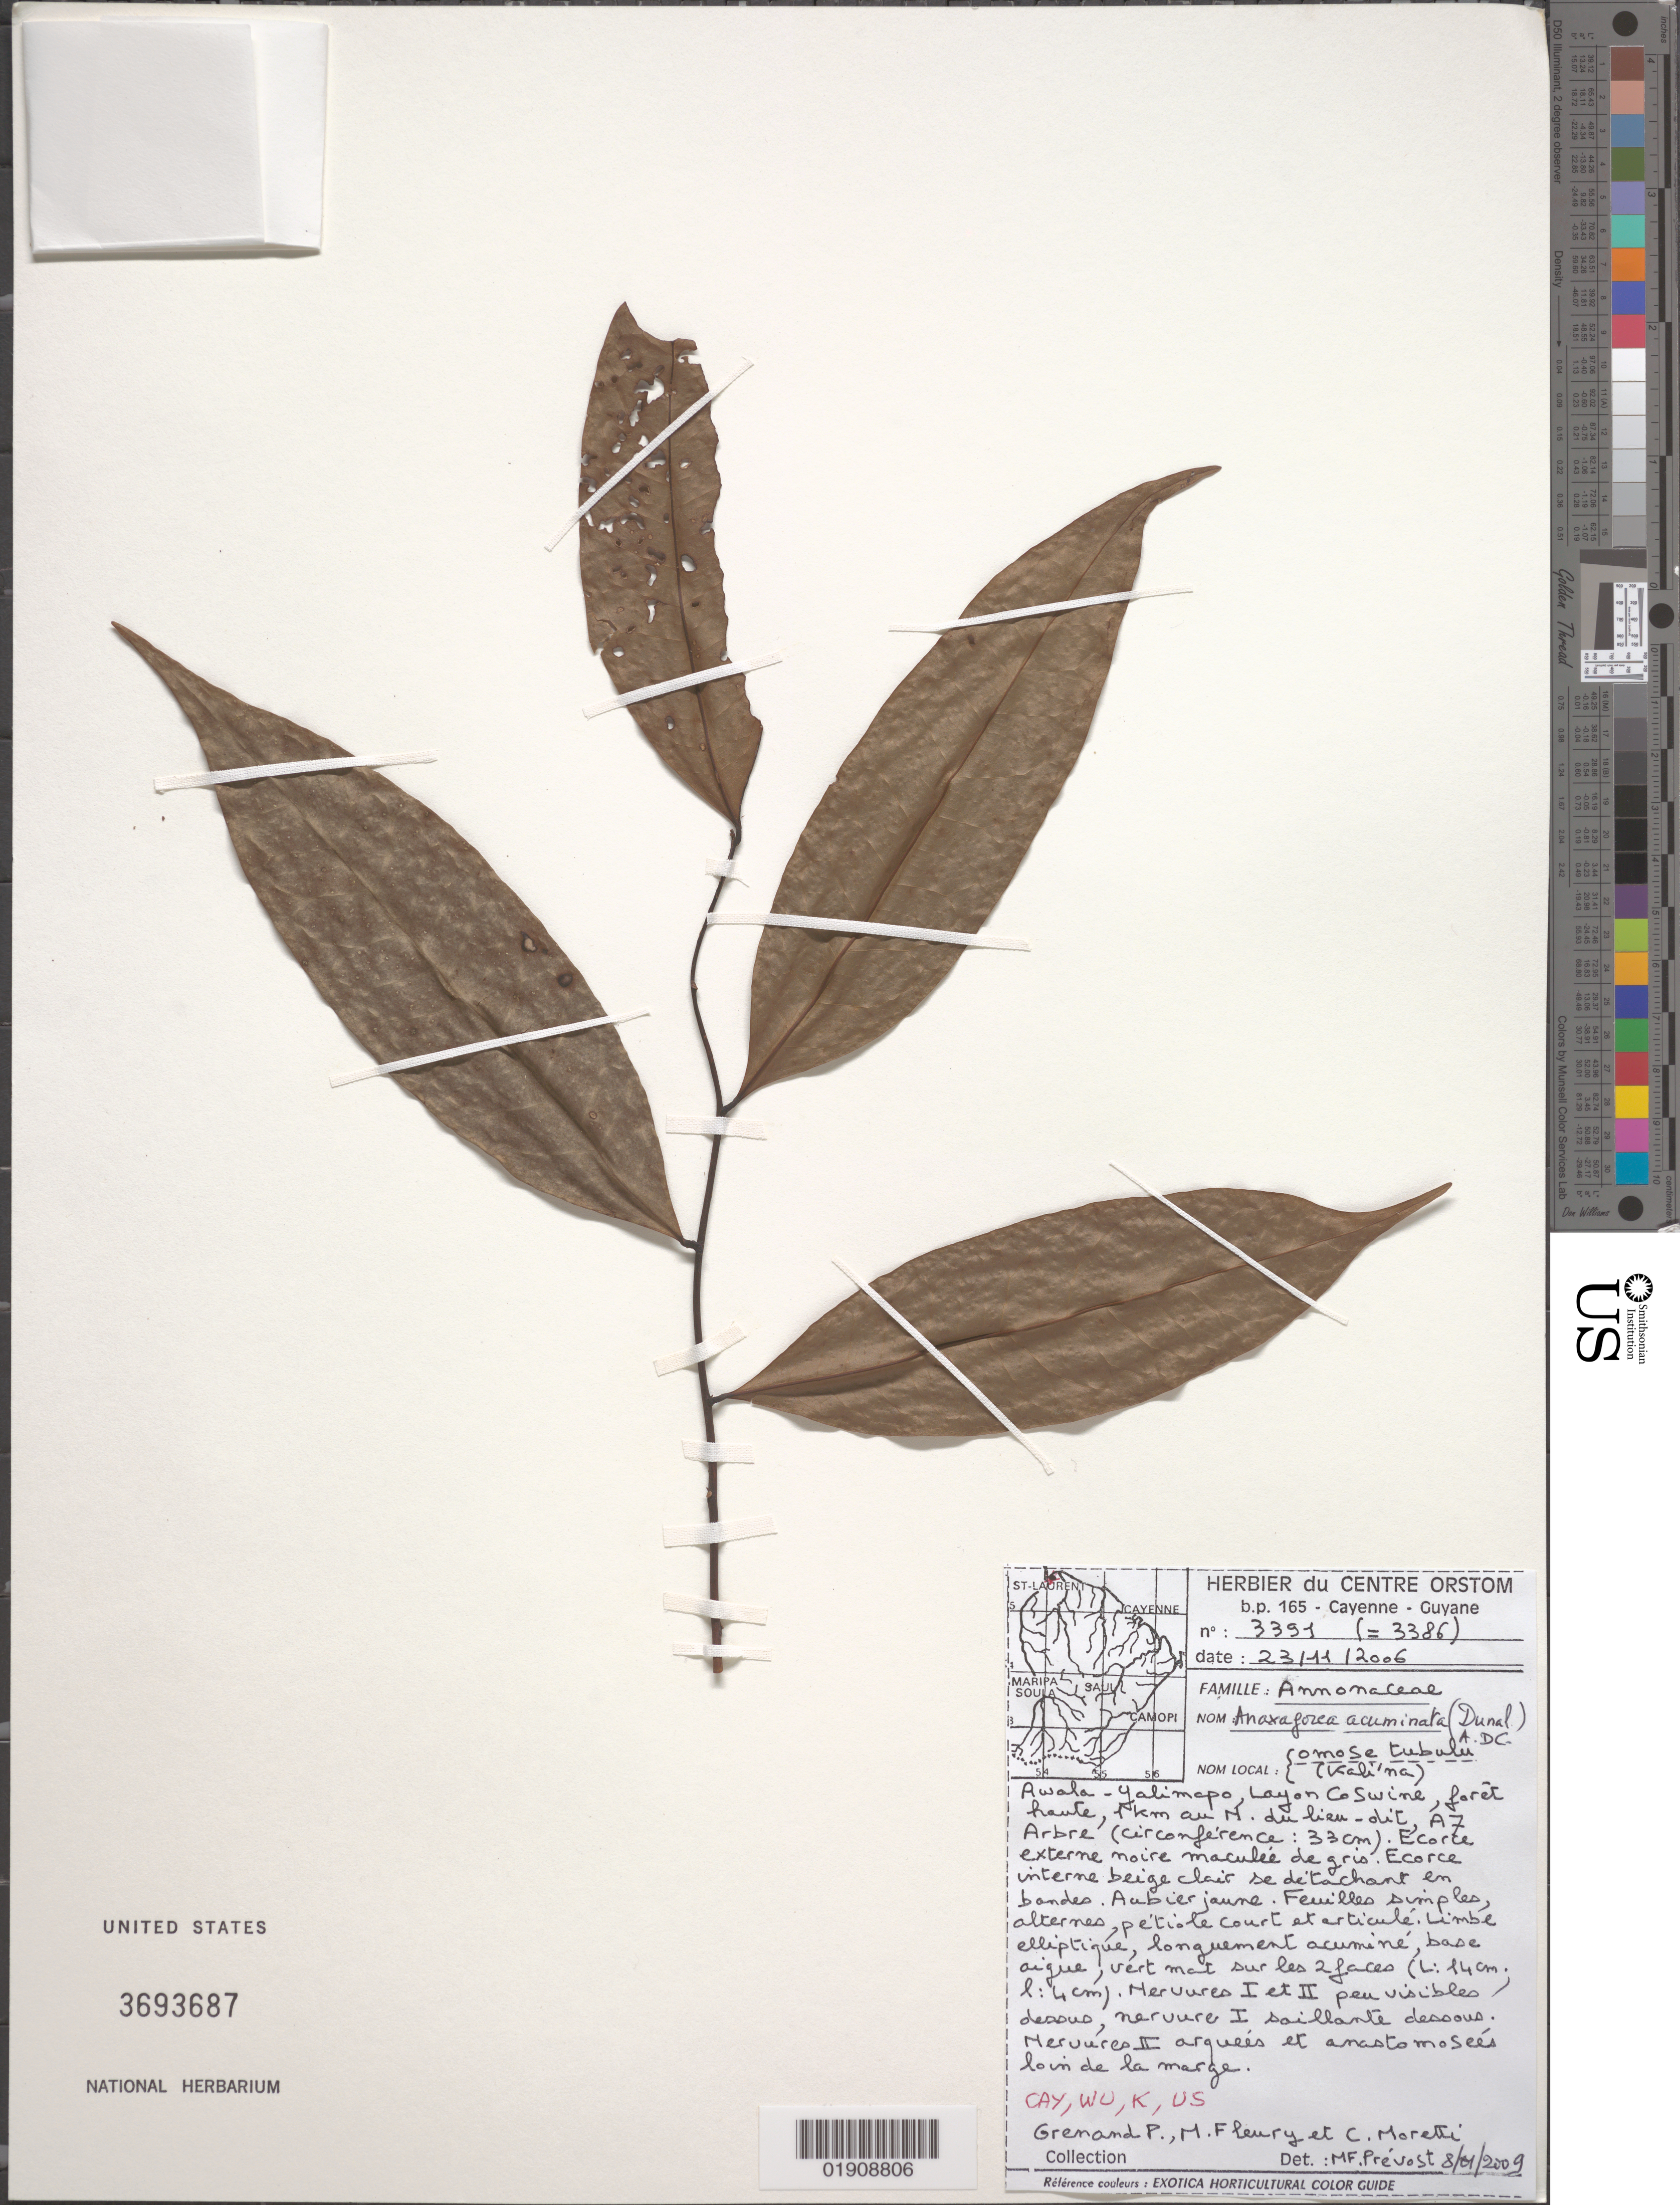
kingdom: Plantae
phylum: Tracheophyta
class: Magnoliopsida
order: Magnoliales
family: Annonaceae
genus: Anaxagorea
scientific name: Anaxagorea acuminata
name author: (Dunal) A. DC.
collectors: P. Grenand, M. Fleury & C. Moretti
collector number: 3391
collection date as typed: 23 November 2006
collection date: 2006-11-23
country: French Guiana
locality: Awala-Yalimapo, Layon Coswine foret haute, 1 km au N liendit Saba, H7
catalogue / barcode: US 3693687